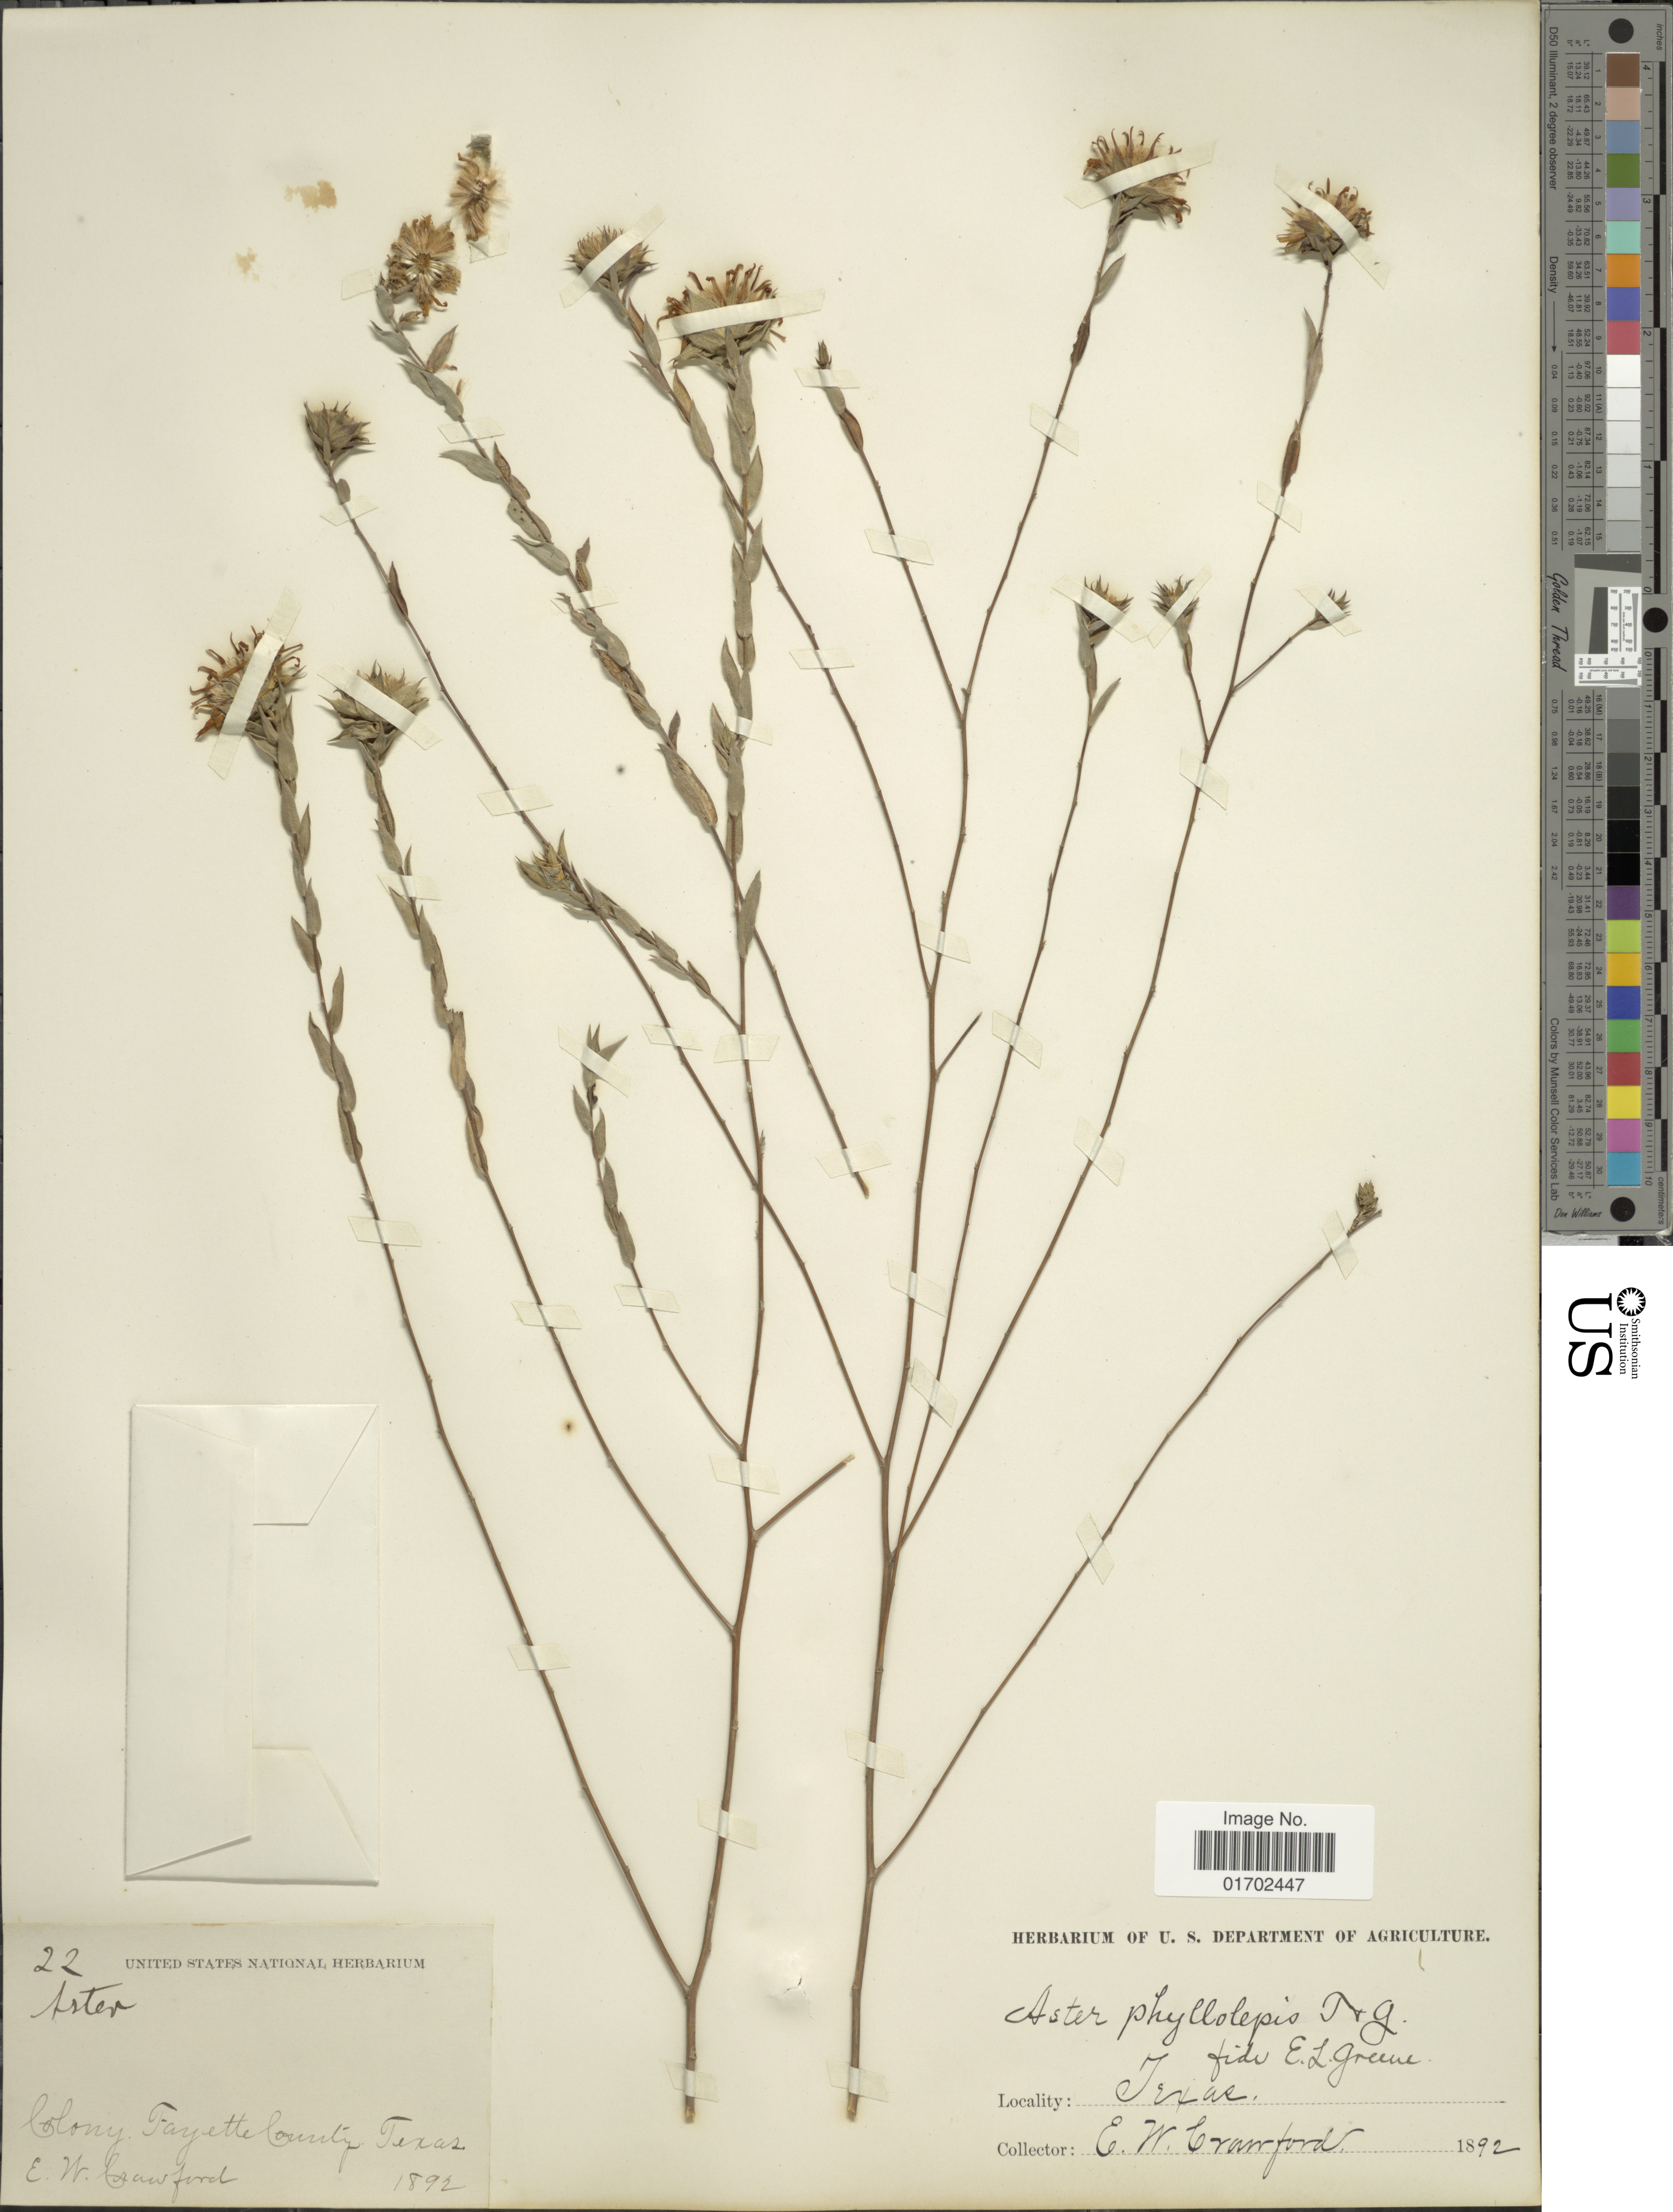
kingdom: Plantae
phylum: Tracheophyta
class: Magnoliopsida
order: Asterales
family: Asteraceae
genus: Symphyotrichum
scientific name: Symphyotrichum pratense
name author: (Raf.) G.L. Nesom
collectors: E. Crawford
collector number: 22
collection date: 1892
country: United States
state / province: Texas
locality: Colony Fayette County,